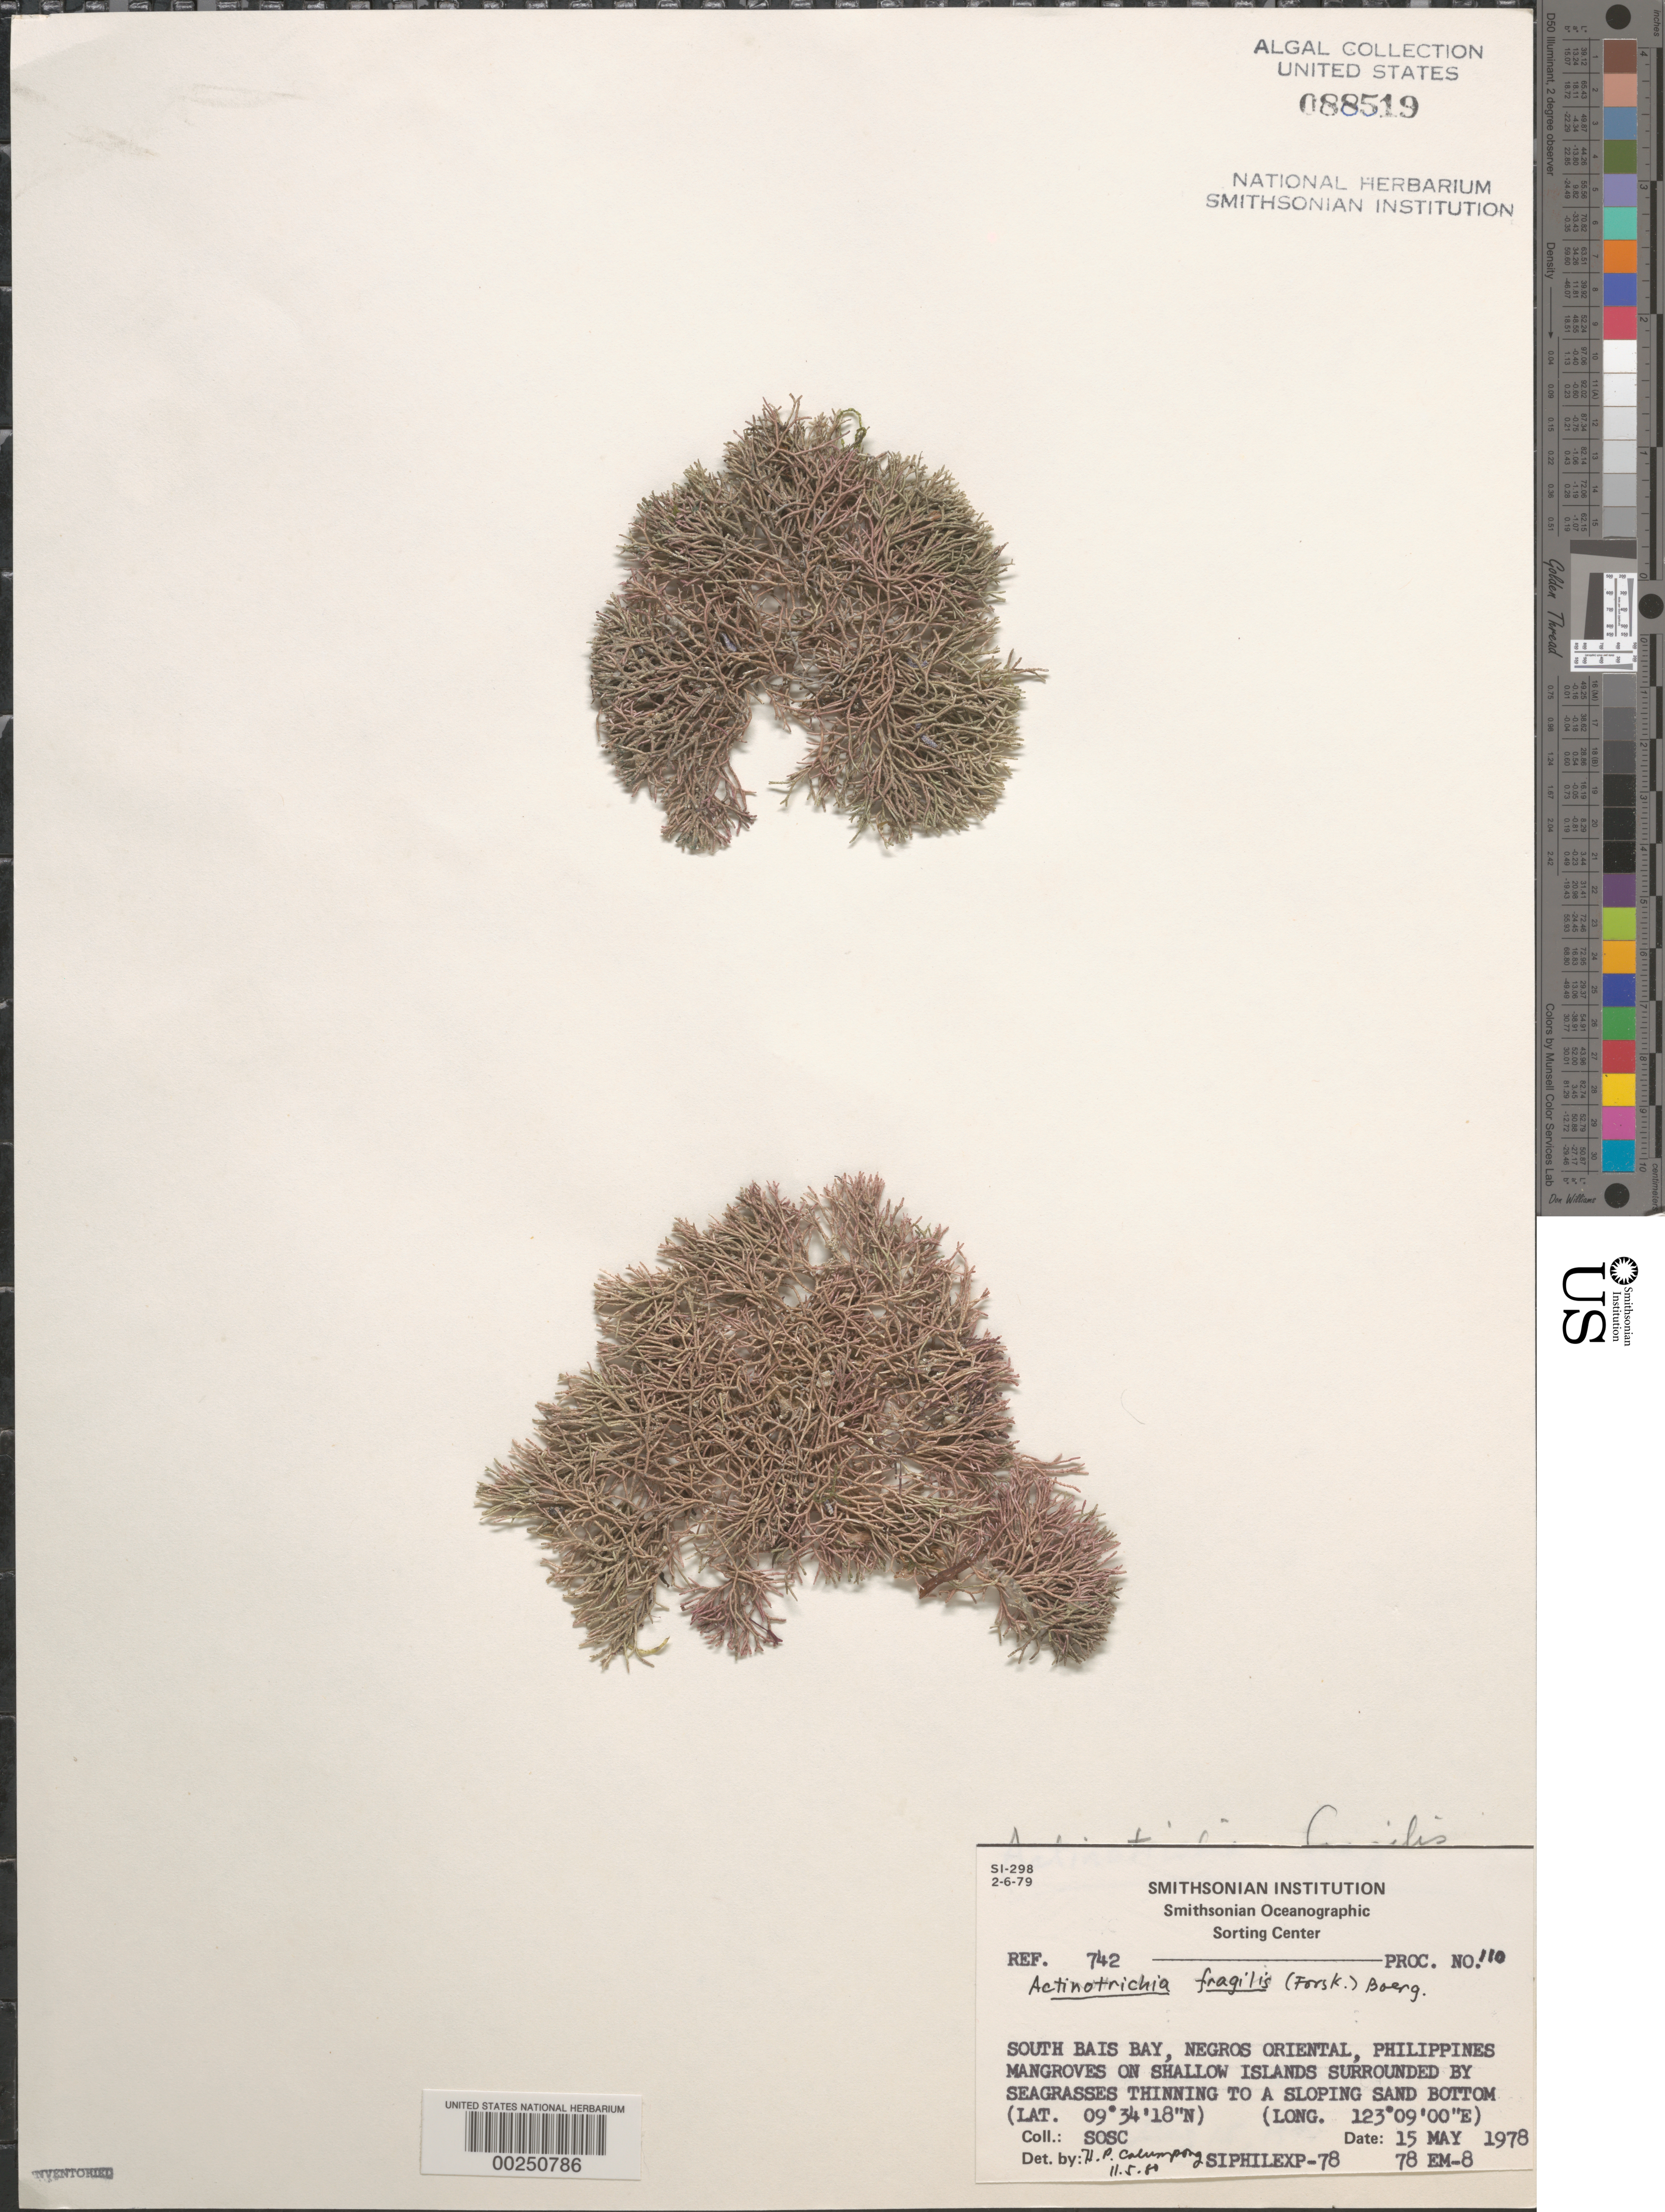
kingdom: Plantae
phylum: Rhodophyta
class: Florideophyceae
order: Nemaliales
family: Galaxauraceae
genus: Actinotrichia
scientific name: Actinotrichia fragilis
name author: (Forssk.) Børgesen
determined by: Calumpong, H. P.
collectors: SOSC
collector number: Station 78 Em-8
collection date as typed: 15 May 1978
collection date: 1978-05-15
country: Philippines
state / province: Central Visayas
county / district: Negros Oriental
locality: South bais bay, negros oriental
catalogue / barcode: US 88519